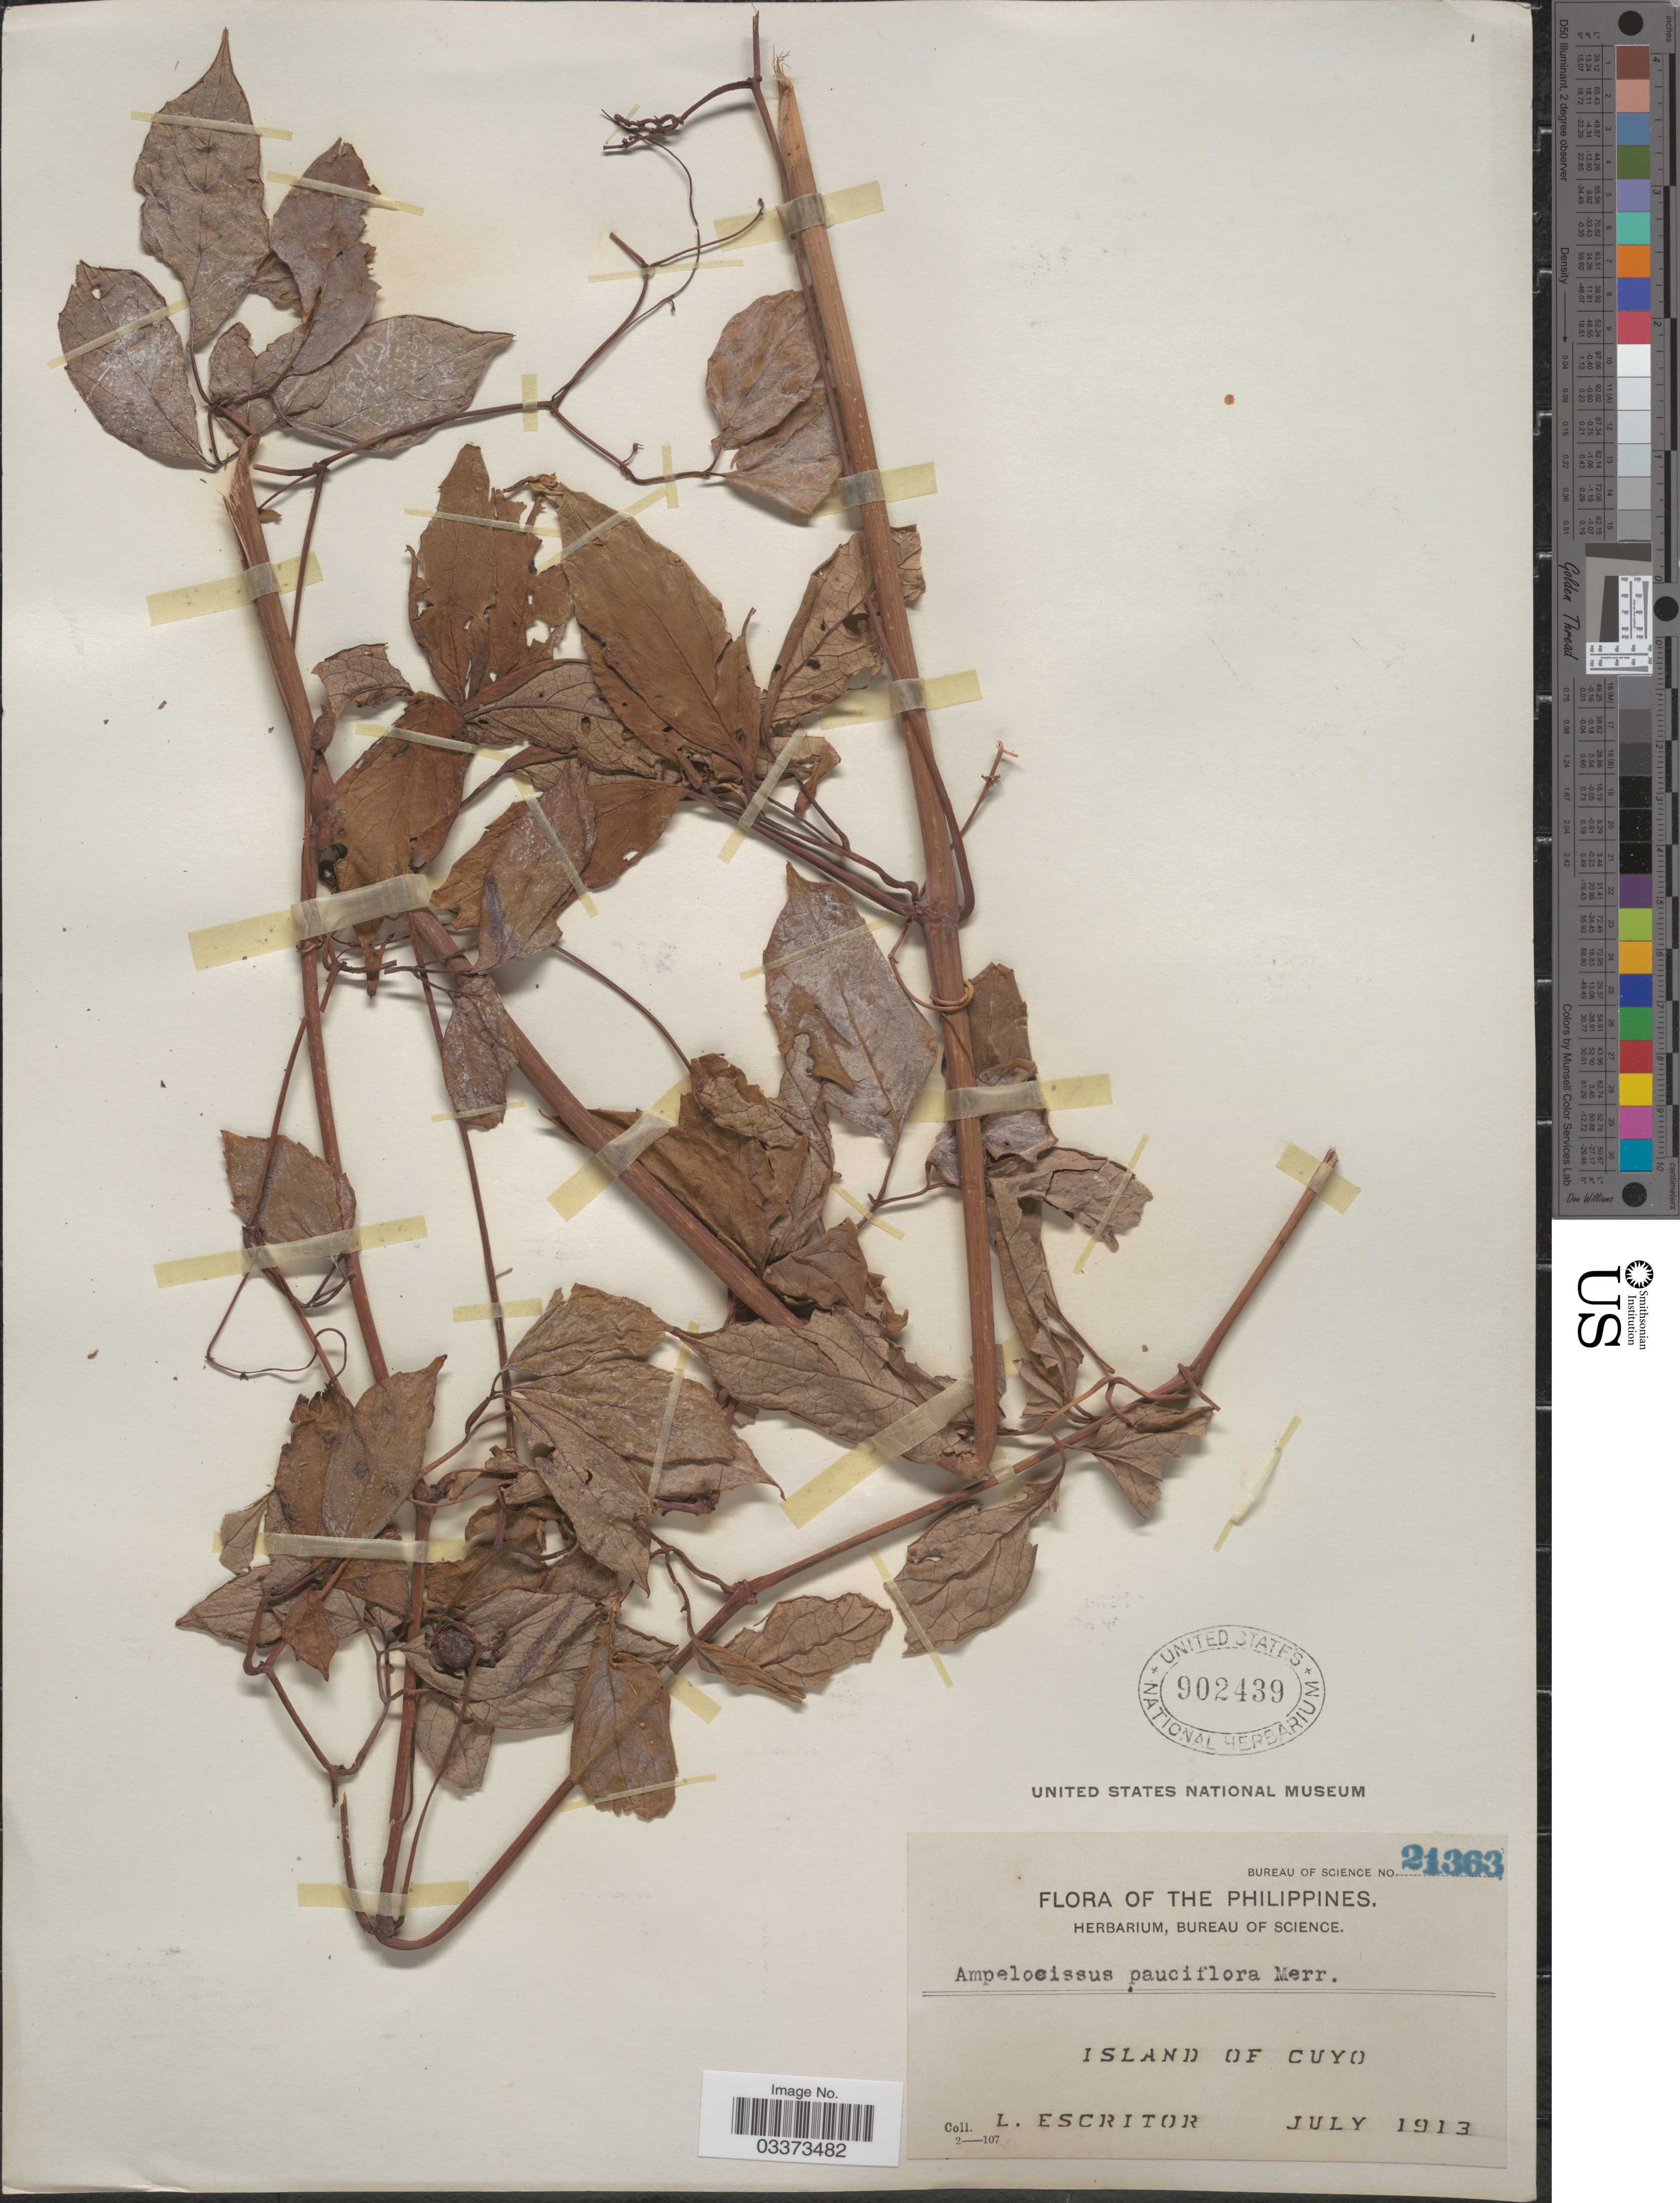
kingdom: Plantae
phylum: Tracheophyta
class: Magnoliopsida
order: Vitales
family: Vitaceae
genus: Ampelocissus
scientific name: Ampelocissus pauciflora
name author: Merr.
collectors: L. Escritor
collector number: Bureau of Science 21363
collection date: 1913-07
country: Philippines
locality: Island of Cuyo.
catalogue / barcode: US 902439